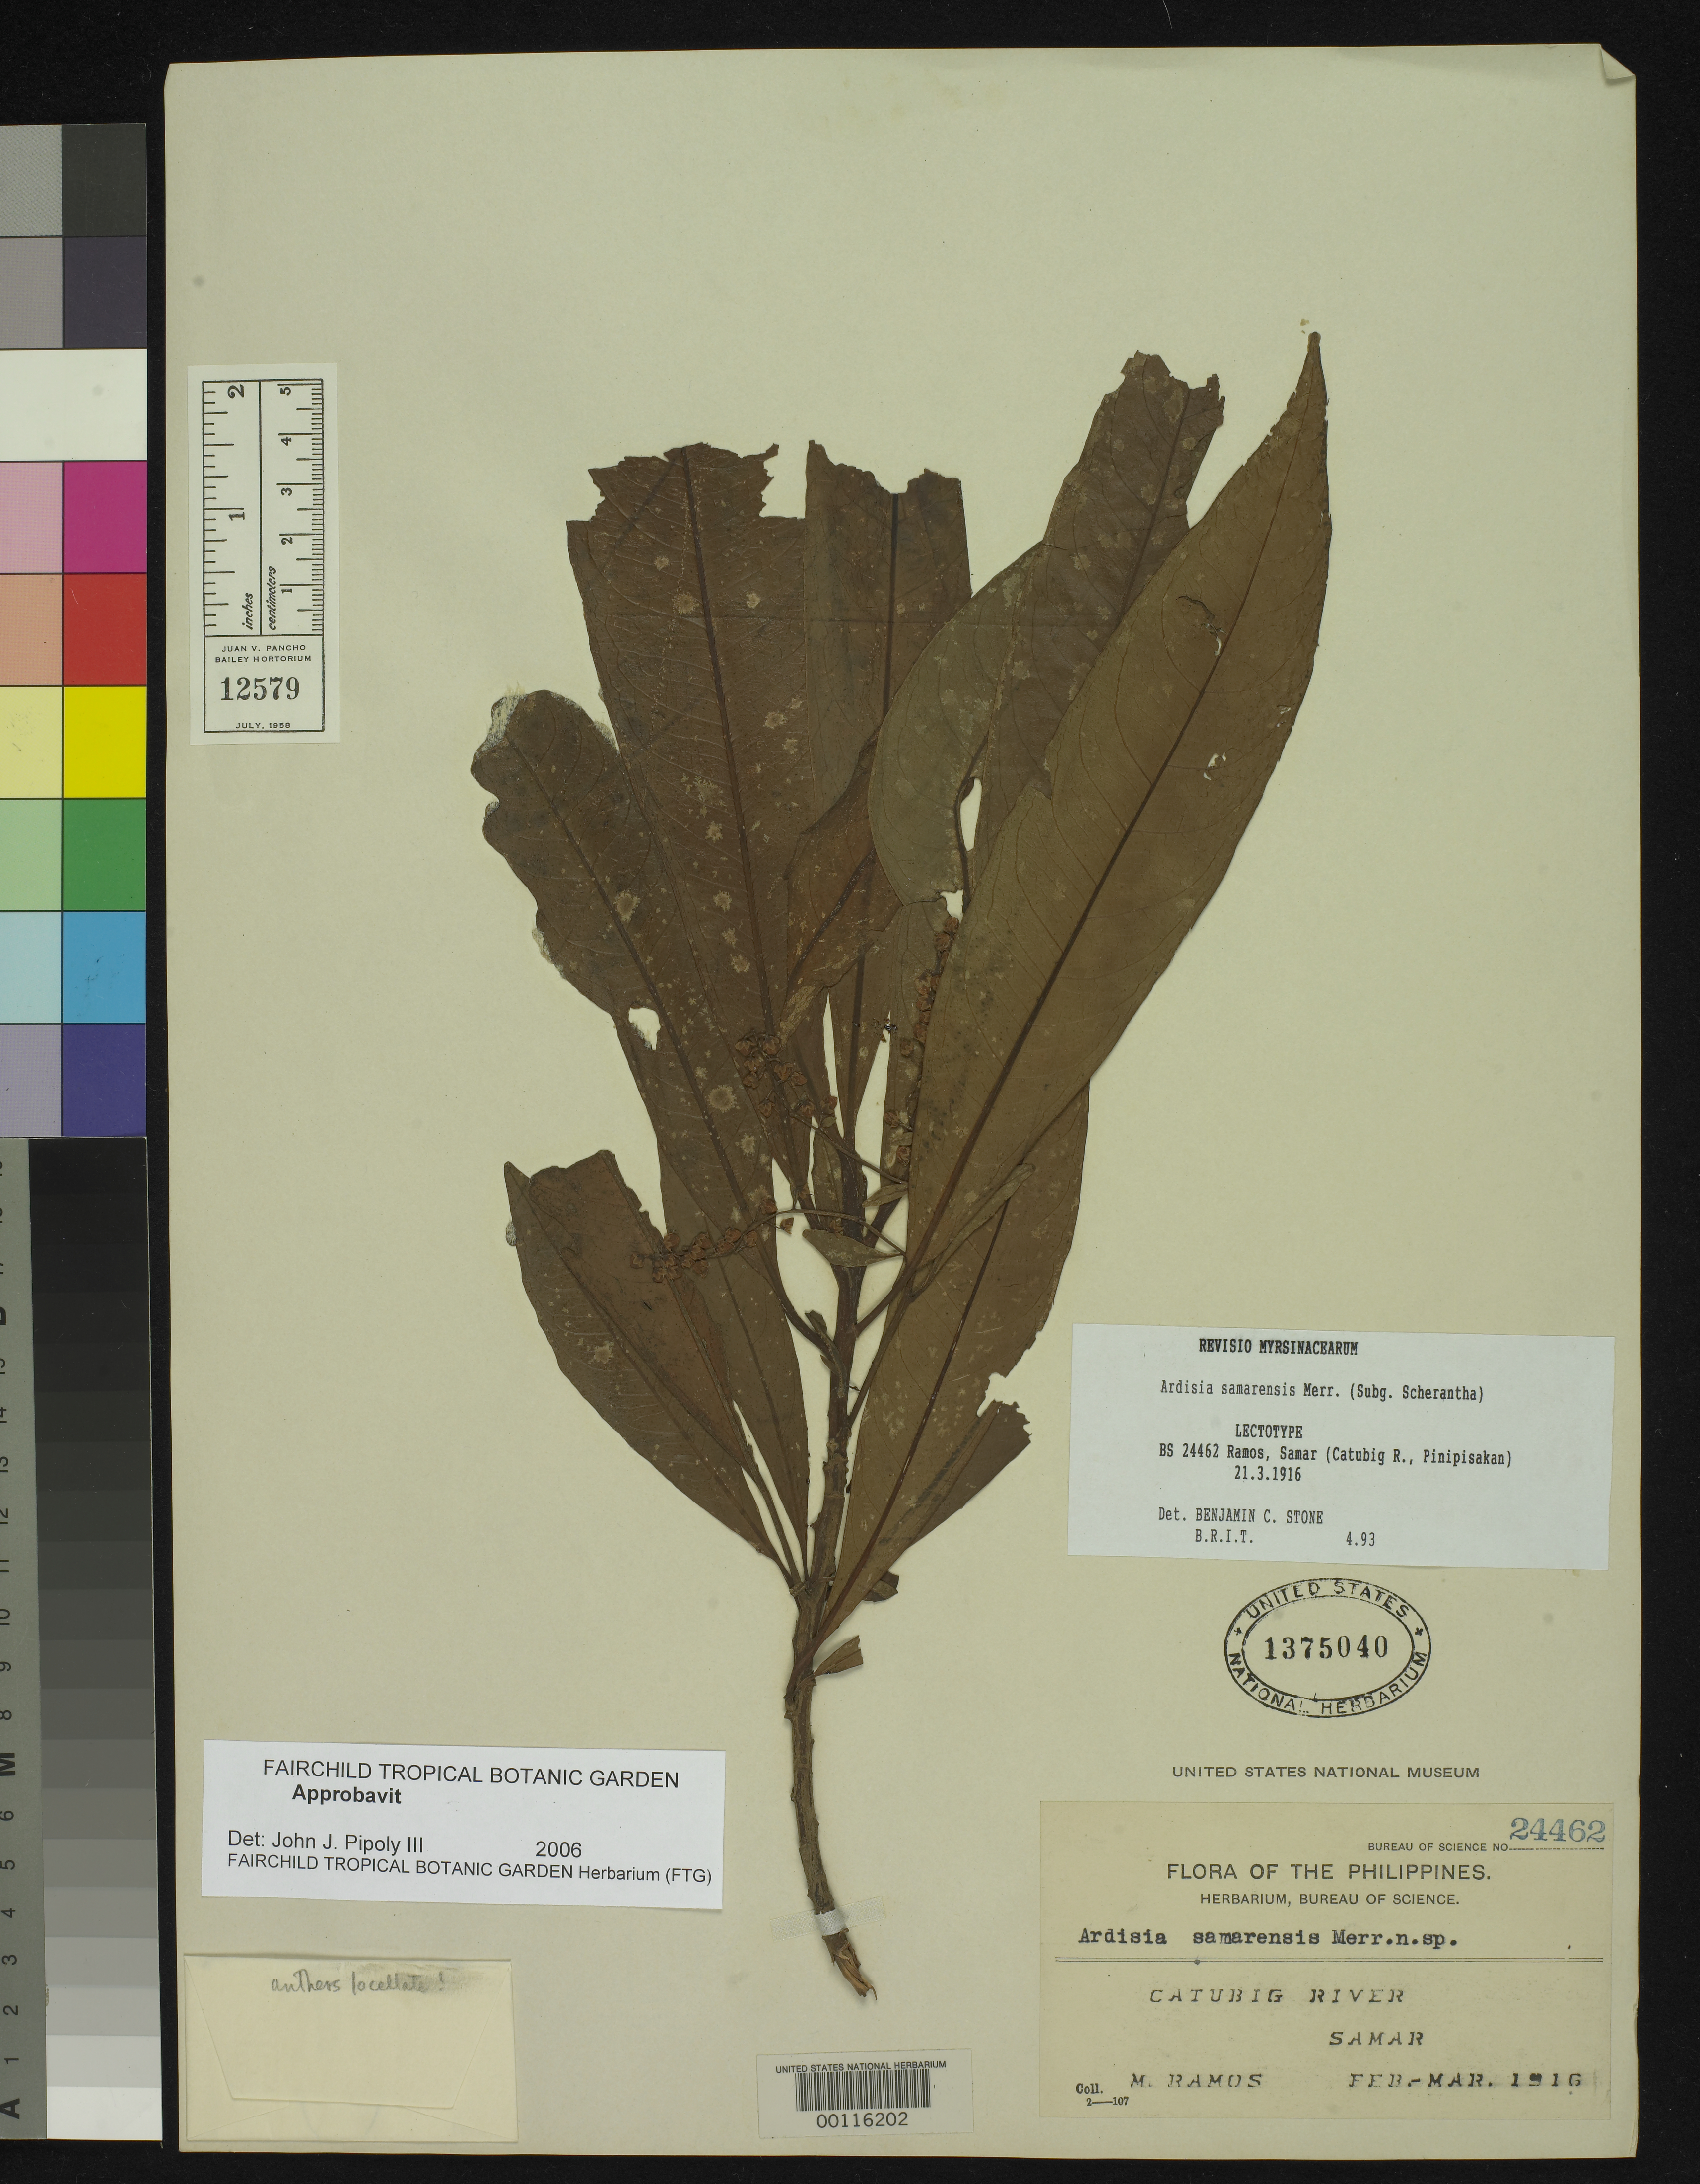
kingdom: Plantae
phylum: Tracheophyta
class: Magnoliopsida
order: Ericales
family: Primulaceae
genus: Ardisia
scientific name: Ardisia samarensis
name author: Merr.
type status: Isotype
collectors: M. Ramos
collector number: Bur. Sci. 24462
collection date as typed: Feb 1916 to -- Mar 1916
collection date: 1916-02/1916-03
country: Philippines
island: Samar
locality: Catubig River.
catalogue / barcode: US 1375040